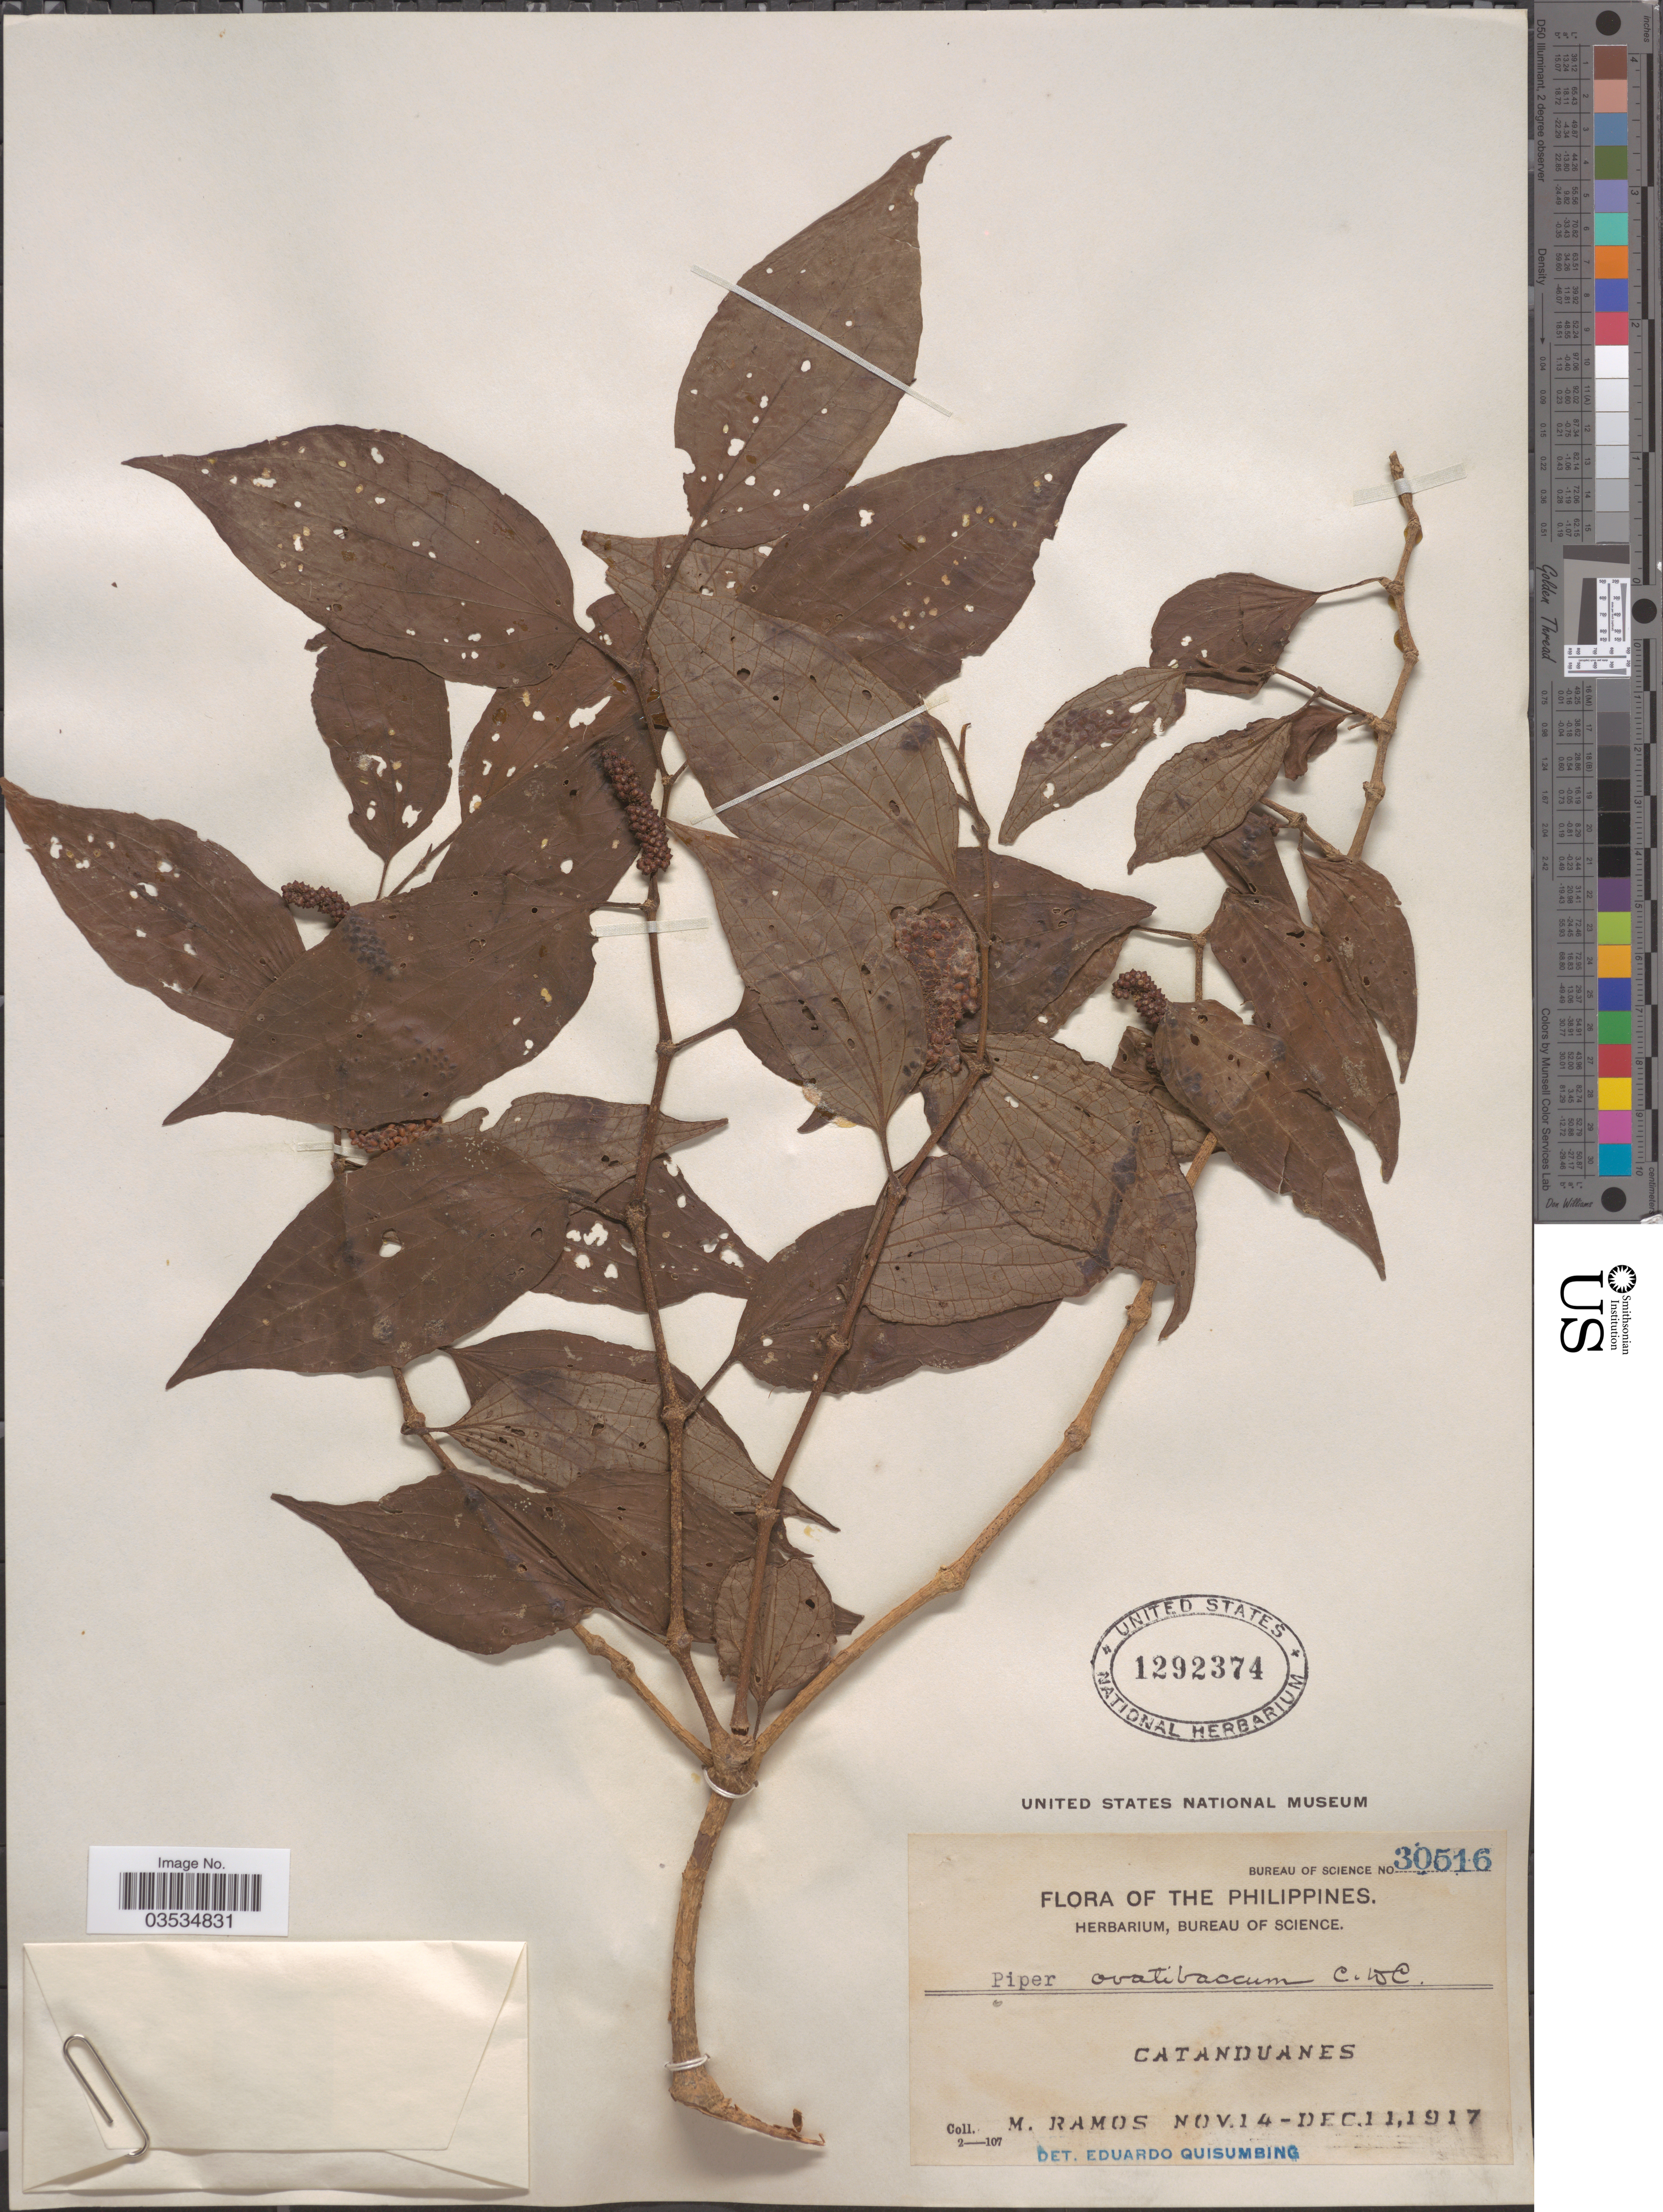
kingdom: Plantae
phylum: Tracheophyta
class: Magnoliopsida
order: Piperales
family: Piperaceae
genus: Piper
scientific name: Piper ovatibaccum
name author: C. DC. in Elmer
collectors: M. Ramos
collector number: Bureau of Science 30516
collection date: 1917-11-14/1917-12-11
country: Philippines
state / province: Bicol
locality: Catanduanes.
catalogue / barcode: US 1292374